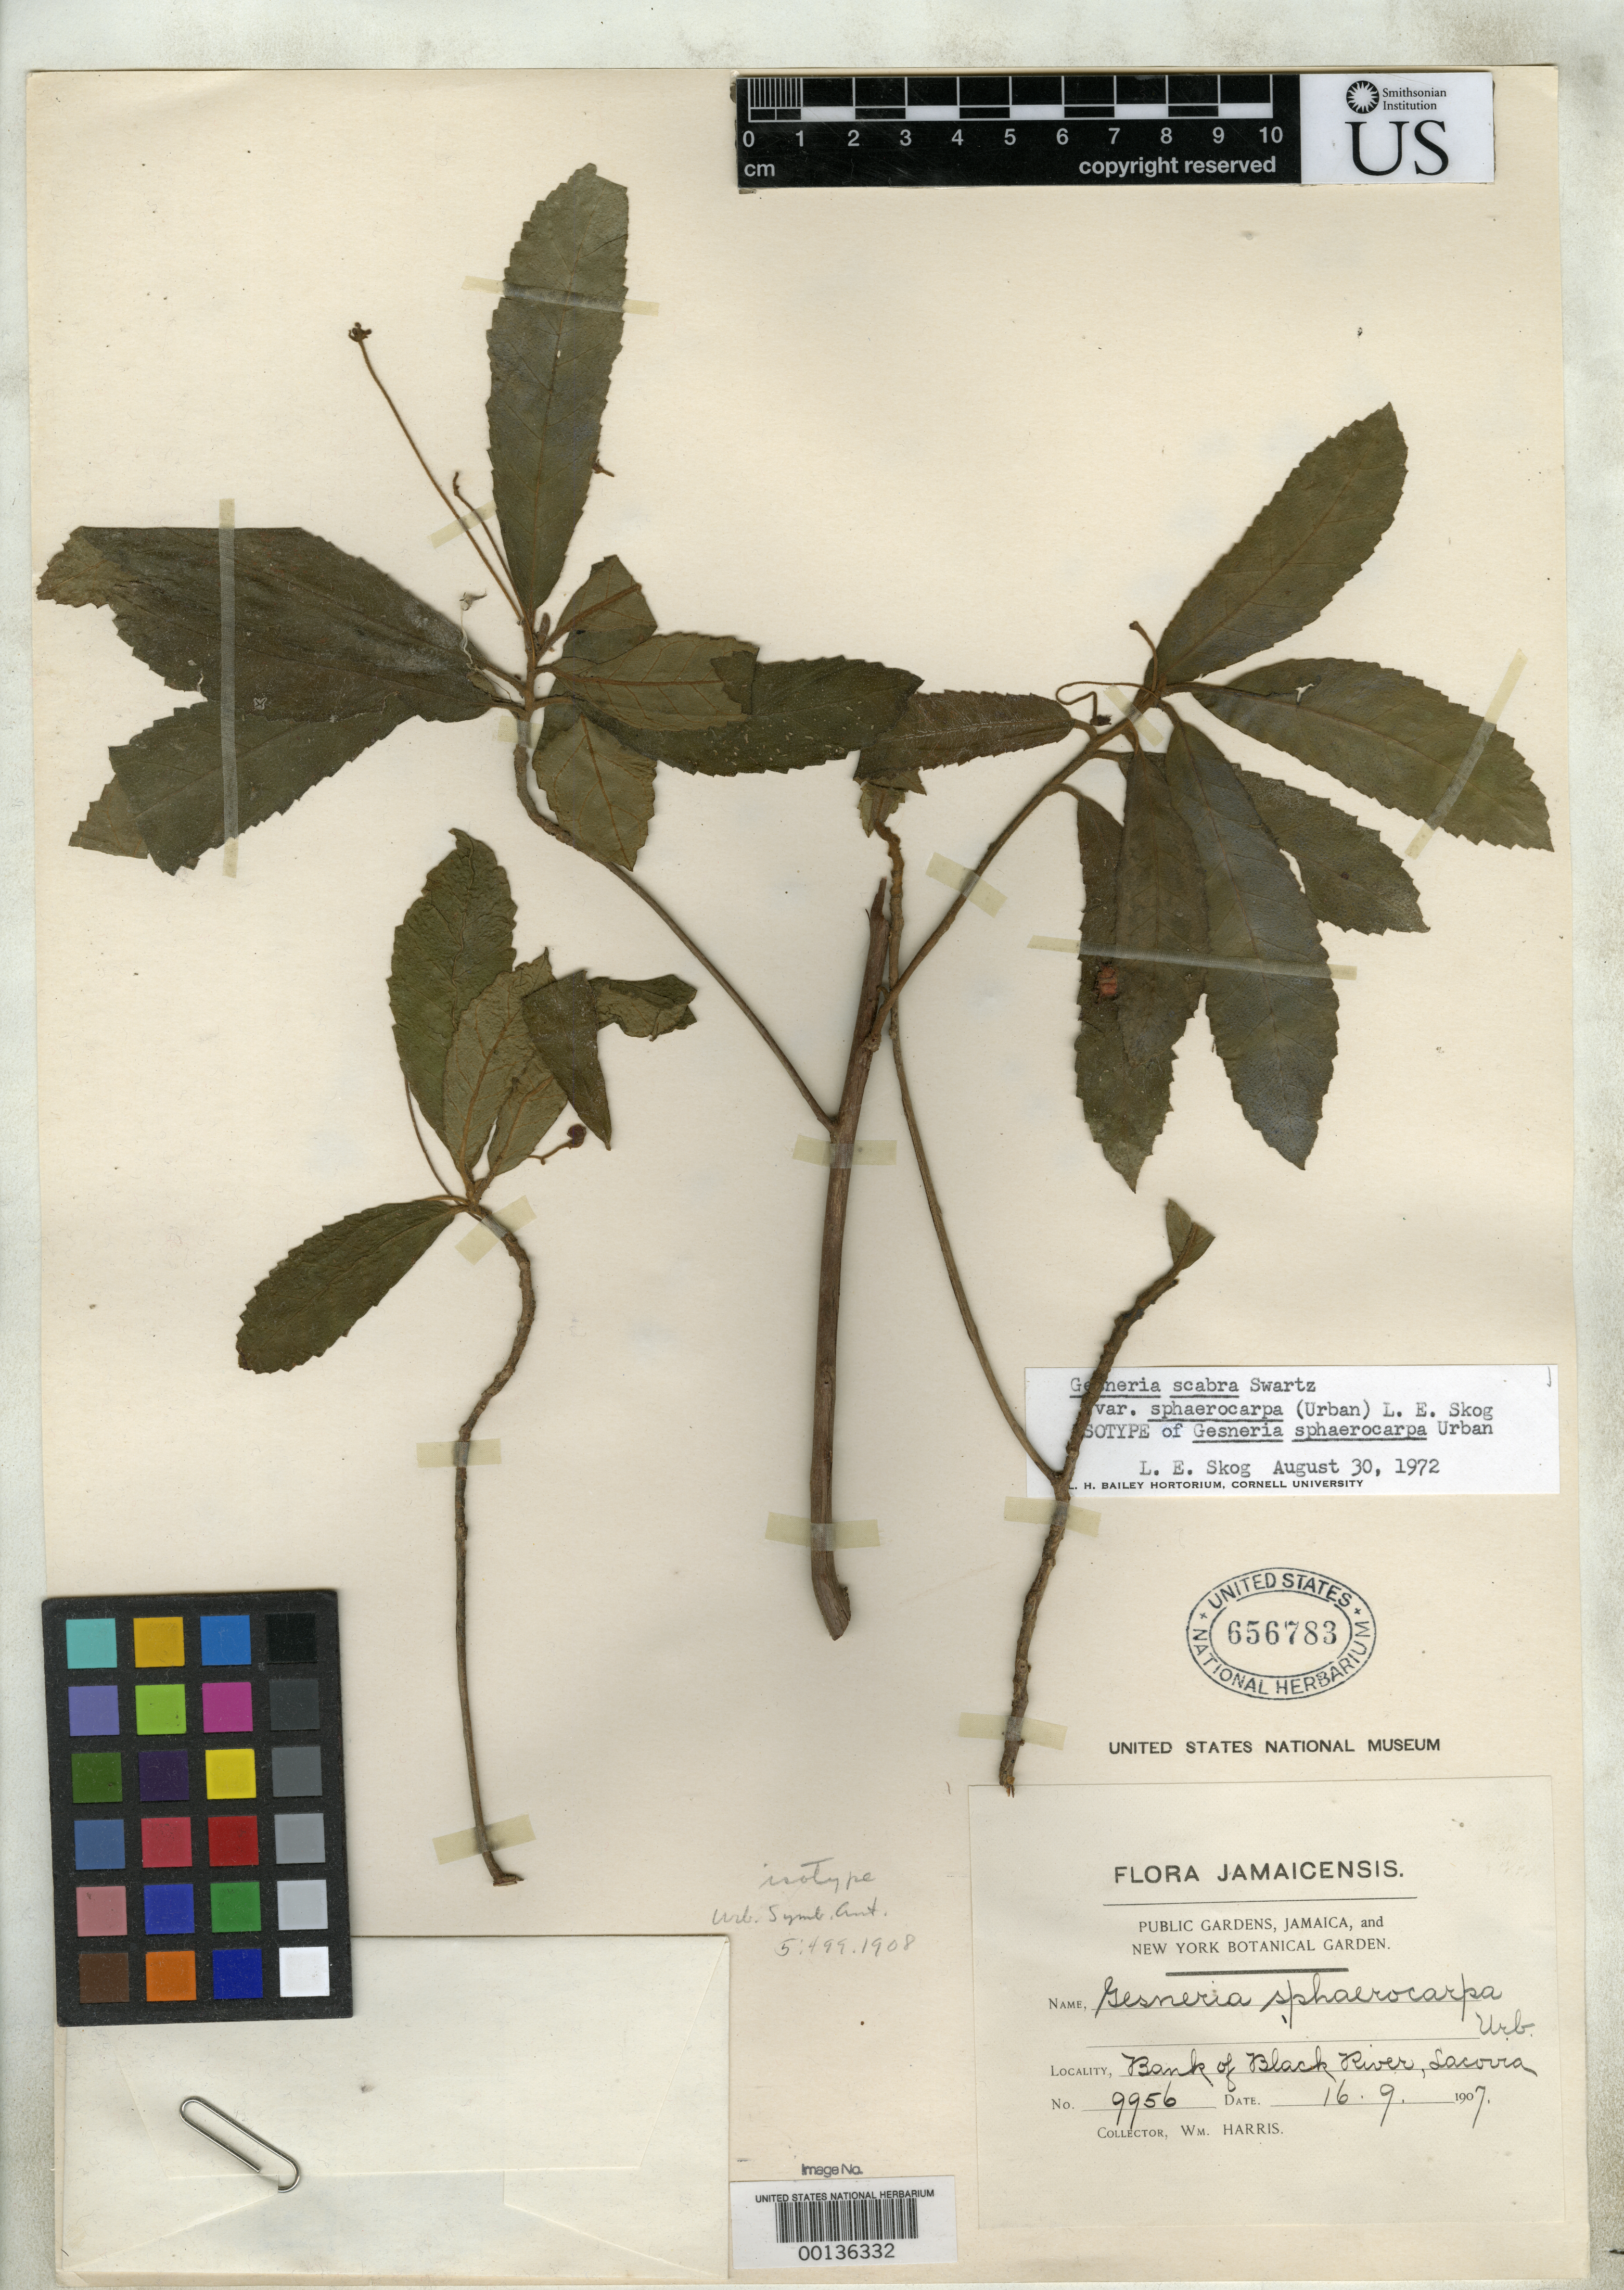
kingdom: Plantae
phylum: Tracheophyta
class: Magnoliopsida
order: Lamiales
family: Gesneriaceae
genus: Gesneria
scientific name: Gesneria sphaerocarpa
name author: Urb.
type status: Isolectotype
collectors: W. H. Harris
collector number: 9956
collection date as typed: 16 Sep 1907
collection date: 1907-09-16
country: Jamaica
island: Greater Antilles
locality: Bank of Black River, Sacovia.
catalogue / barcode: US 656783